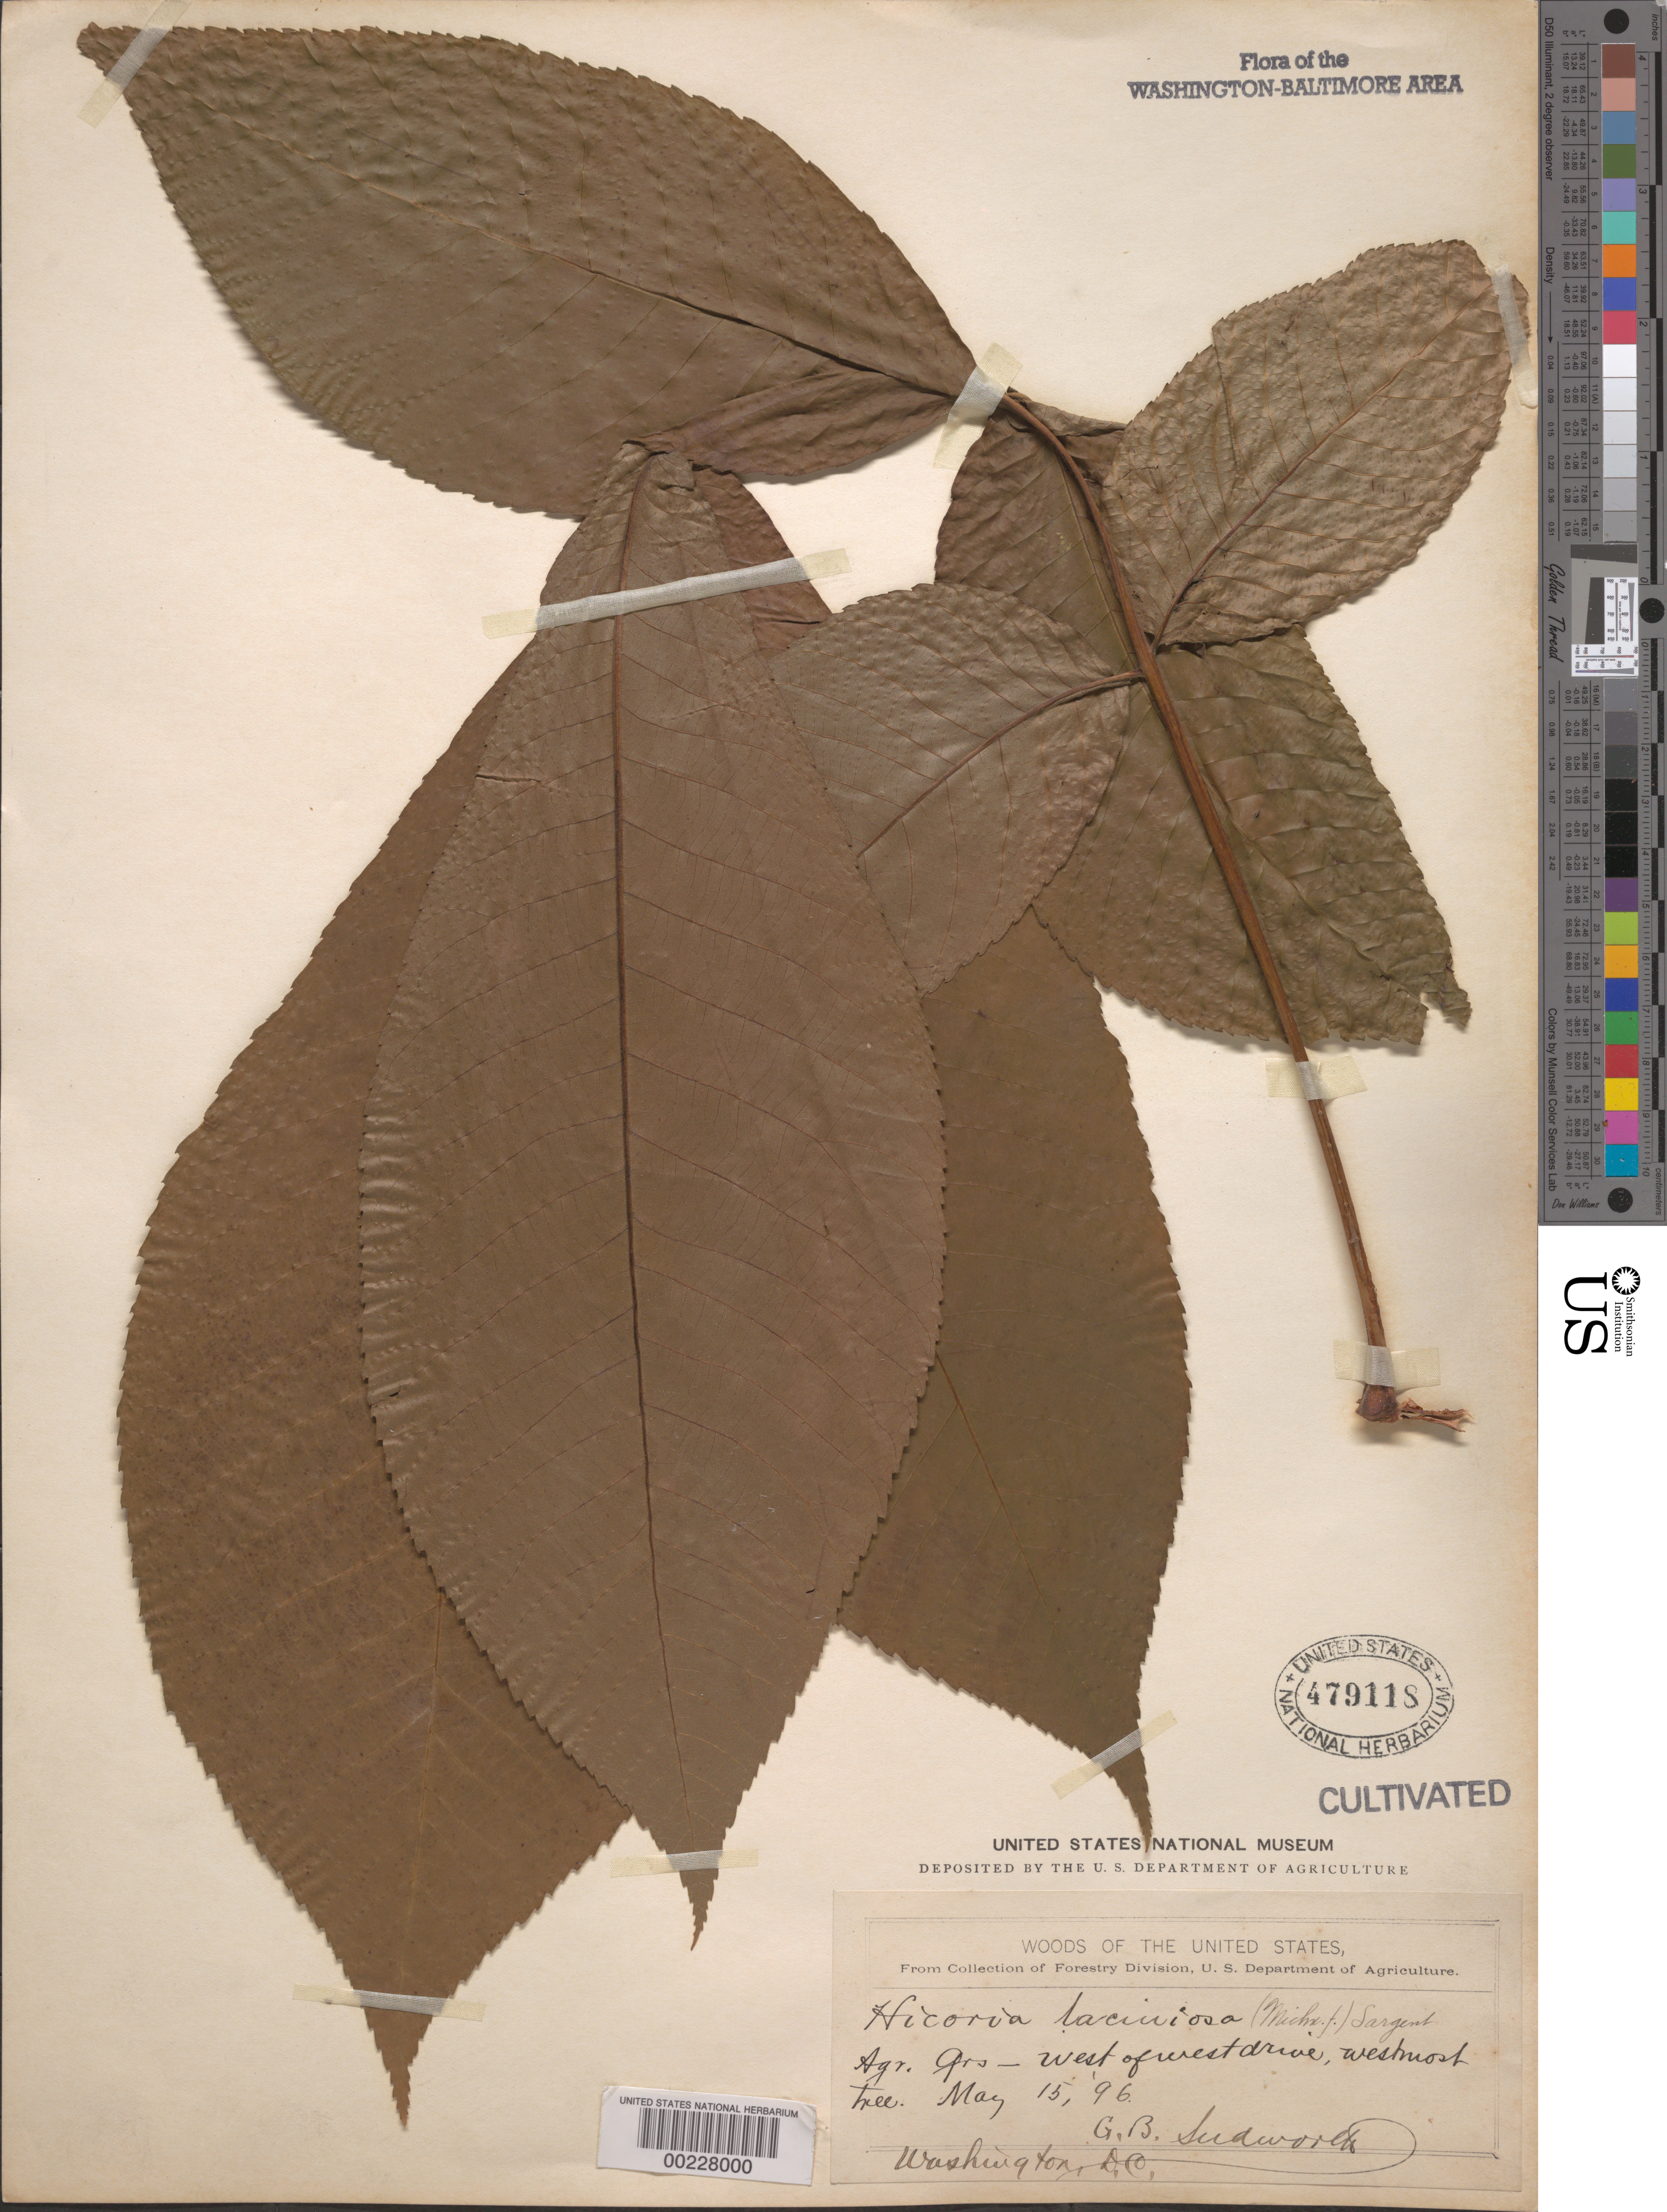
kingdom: Plantae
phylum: Tracheophyta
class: Magnoliopsida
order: Fagales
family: Juglandaceae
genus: Carya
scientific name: Carya laciniosa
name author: (F. Michx.) G. Don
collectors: G. B. Sudworth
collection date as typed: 15 May 1896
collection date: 1896-05-15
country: United States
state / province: District of Columbia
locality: Agricultural grounds, W of W Drive, westmost tree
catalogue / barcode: US 479118